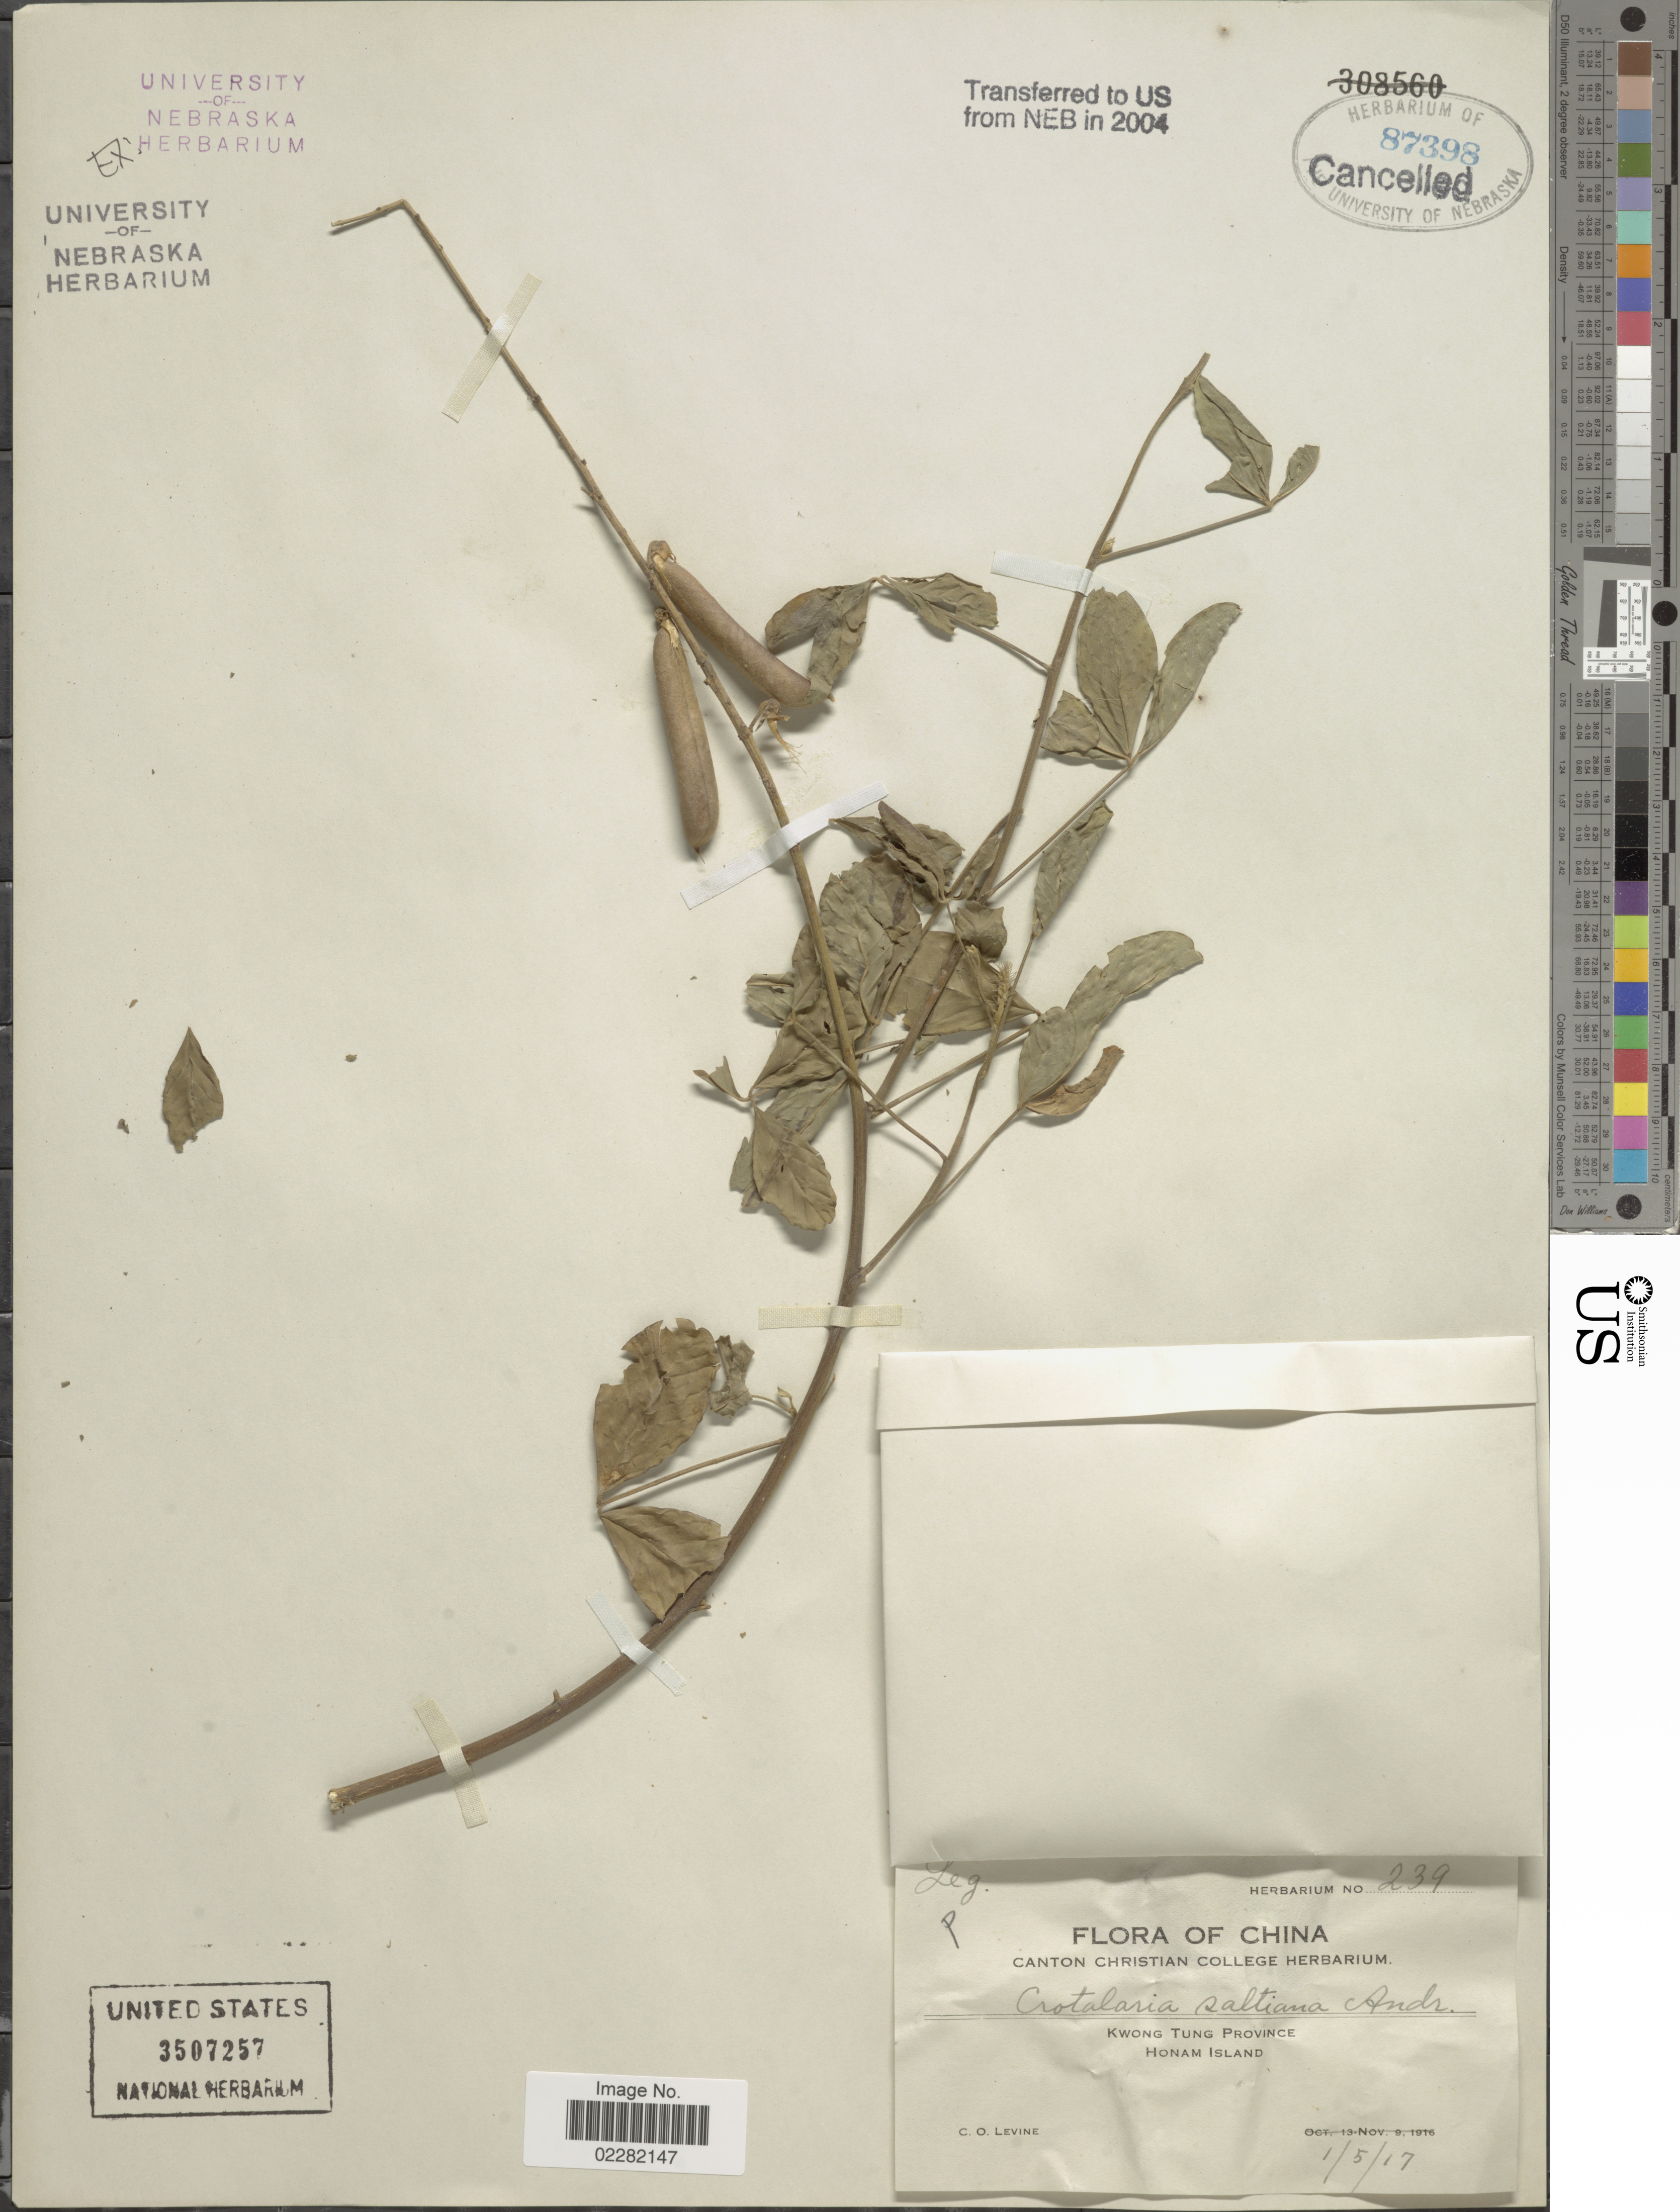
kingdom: Plantae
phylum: Tracheophyta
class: Magnoliopsida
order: Fabales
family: Fabaceae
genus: Crotalaria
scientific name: Crotalaria saltiana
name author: Andrews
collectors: C. O. Levine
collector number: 239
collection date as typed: Transcribed d/m/y: 1/5/17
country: China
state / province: Guangdong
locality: Kwong Tung Province, Honam Island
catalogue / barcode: US 3507257